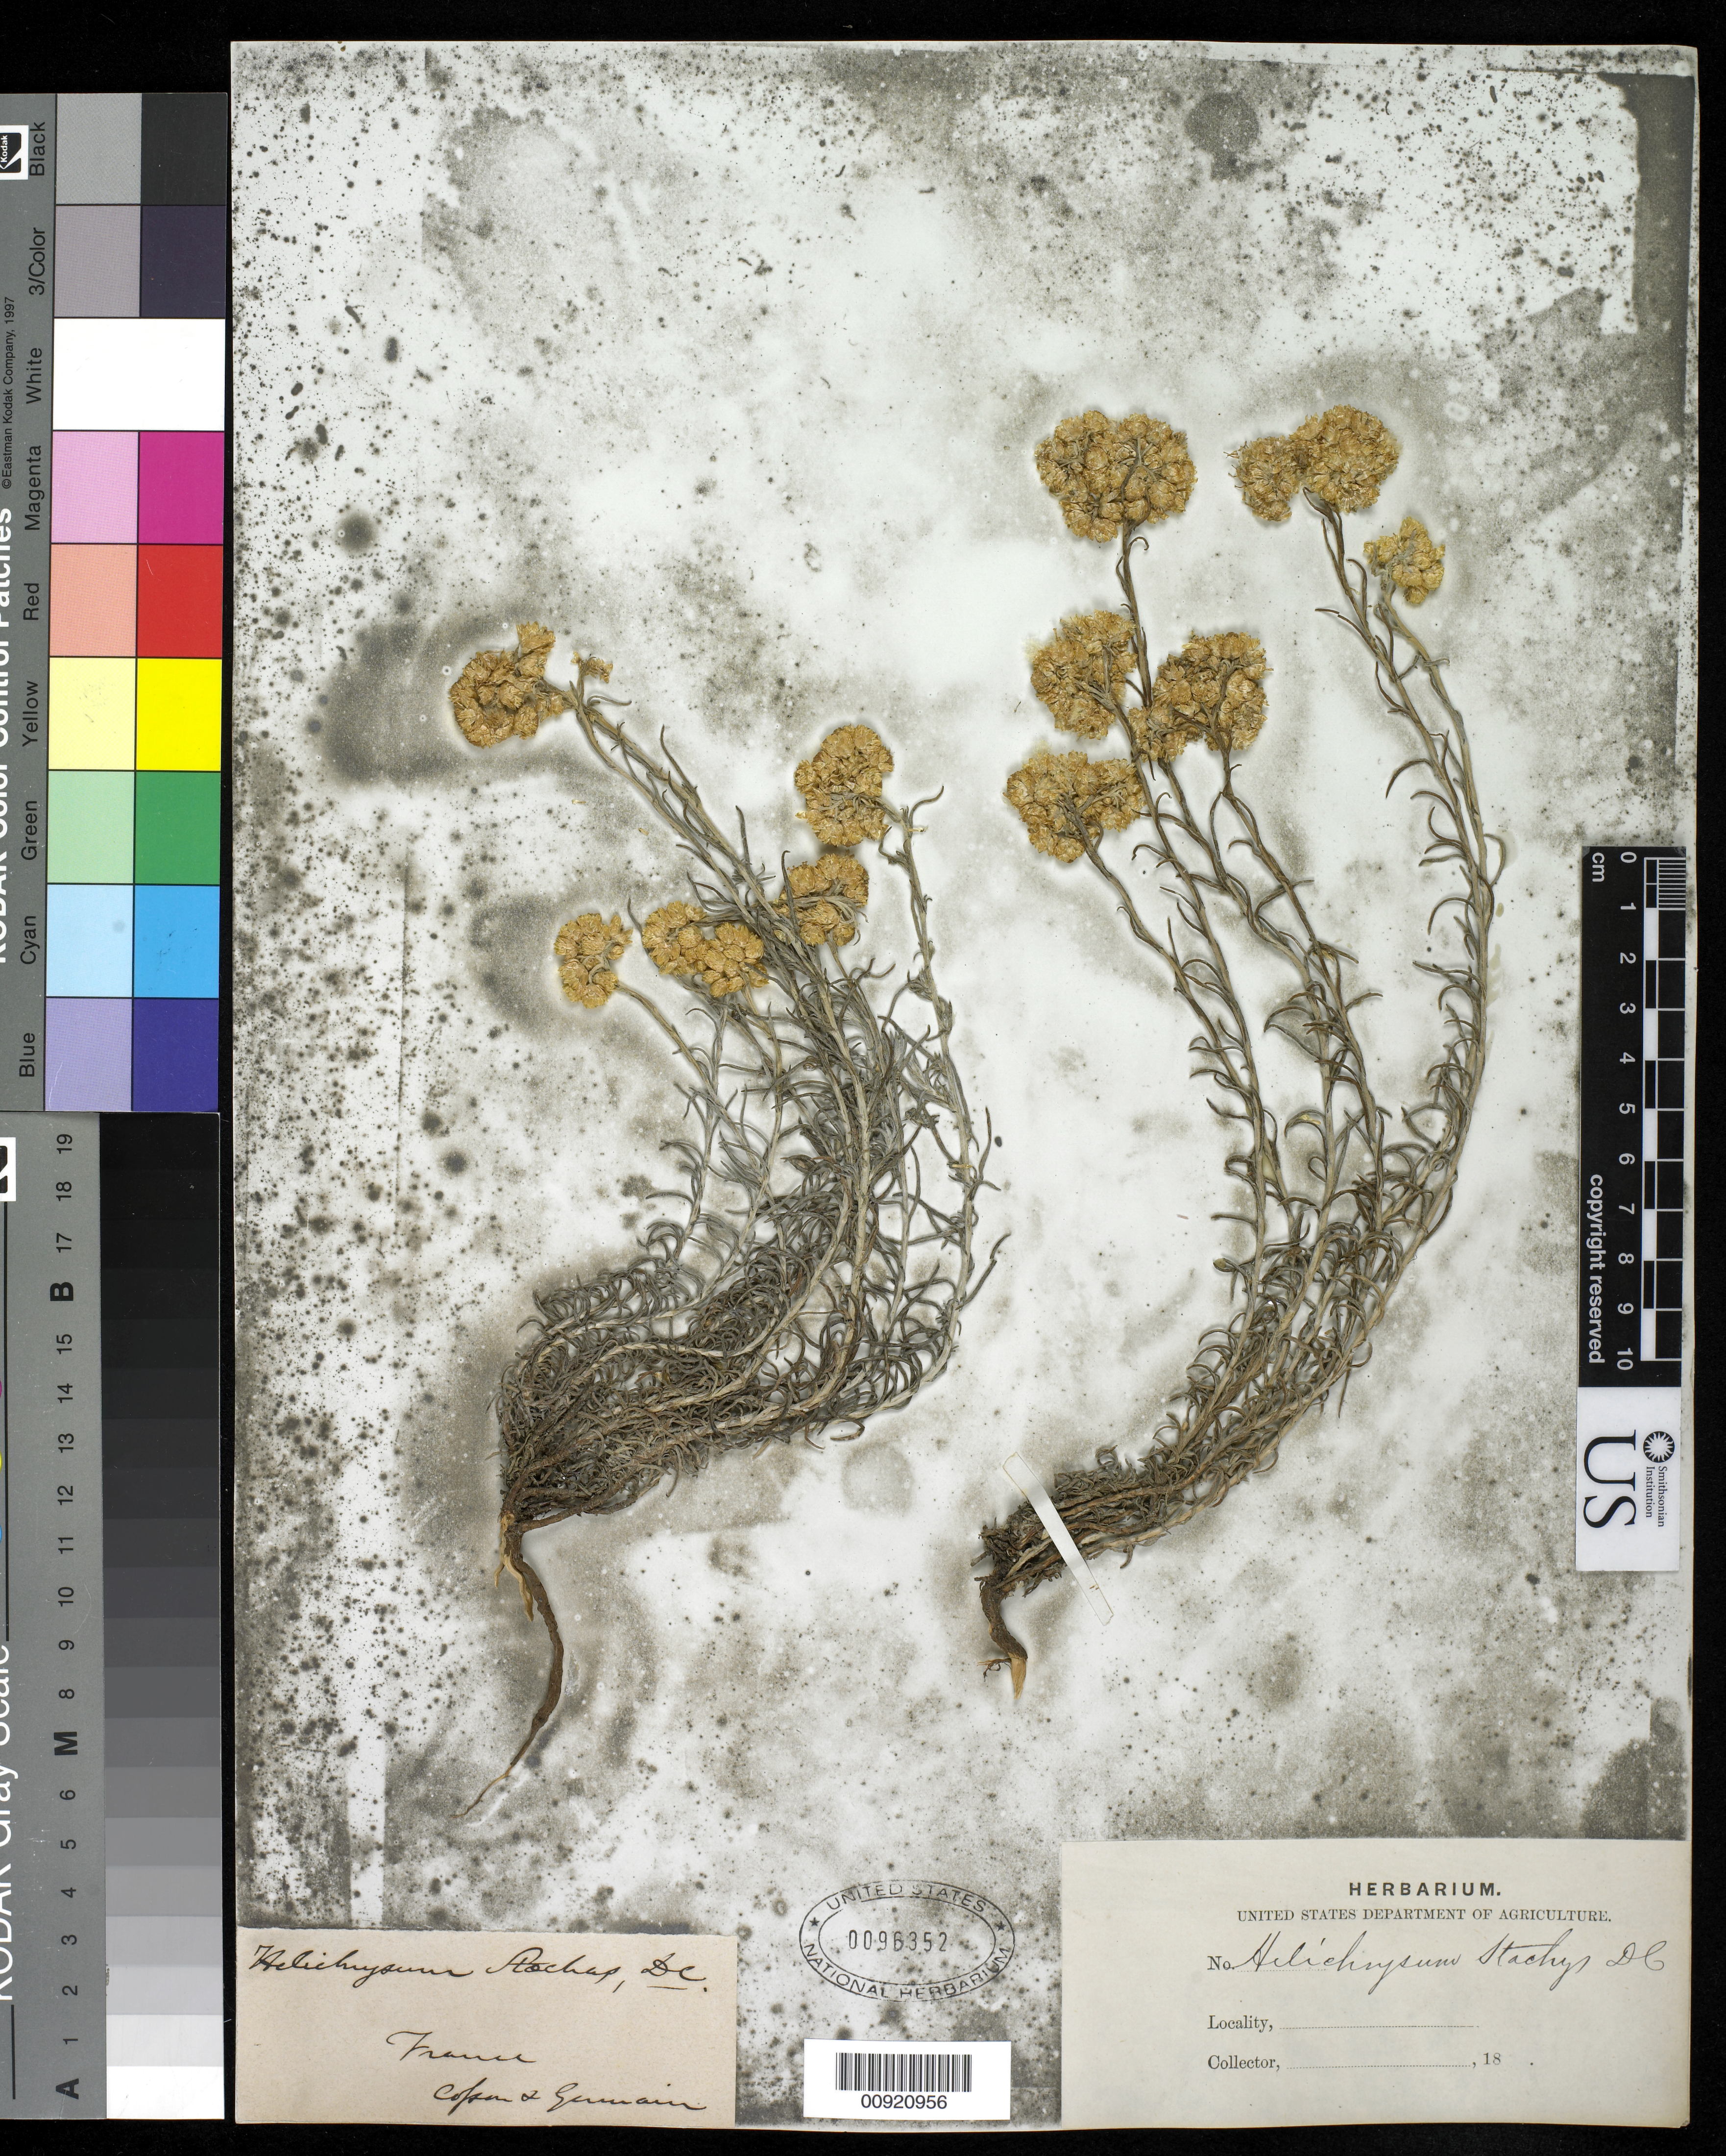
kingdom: Plantae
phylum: Tracheophyta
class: Magnoliopsida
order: Asterales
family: Asteraceae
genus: Helichrysum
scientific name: Helichrysum stoechas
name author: DC.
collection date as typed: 1800 to -- --- 1899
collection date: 1800/1899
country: France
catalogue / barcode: US 96352